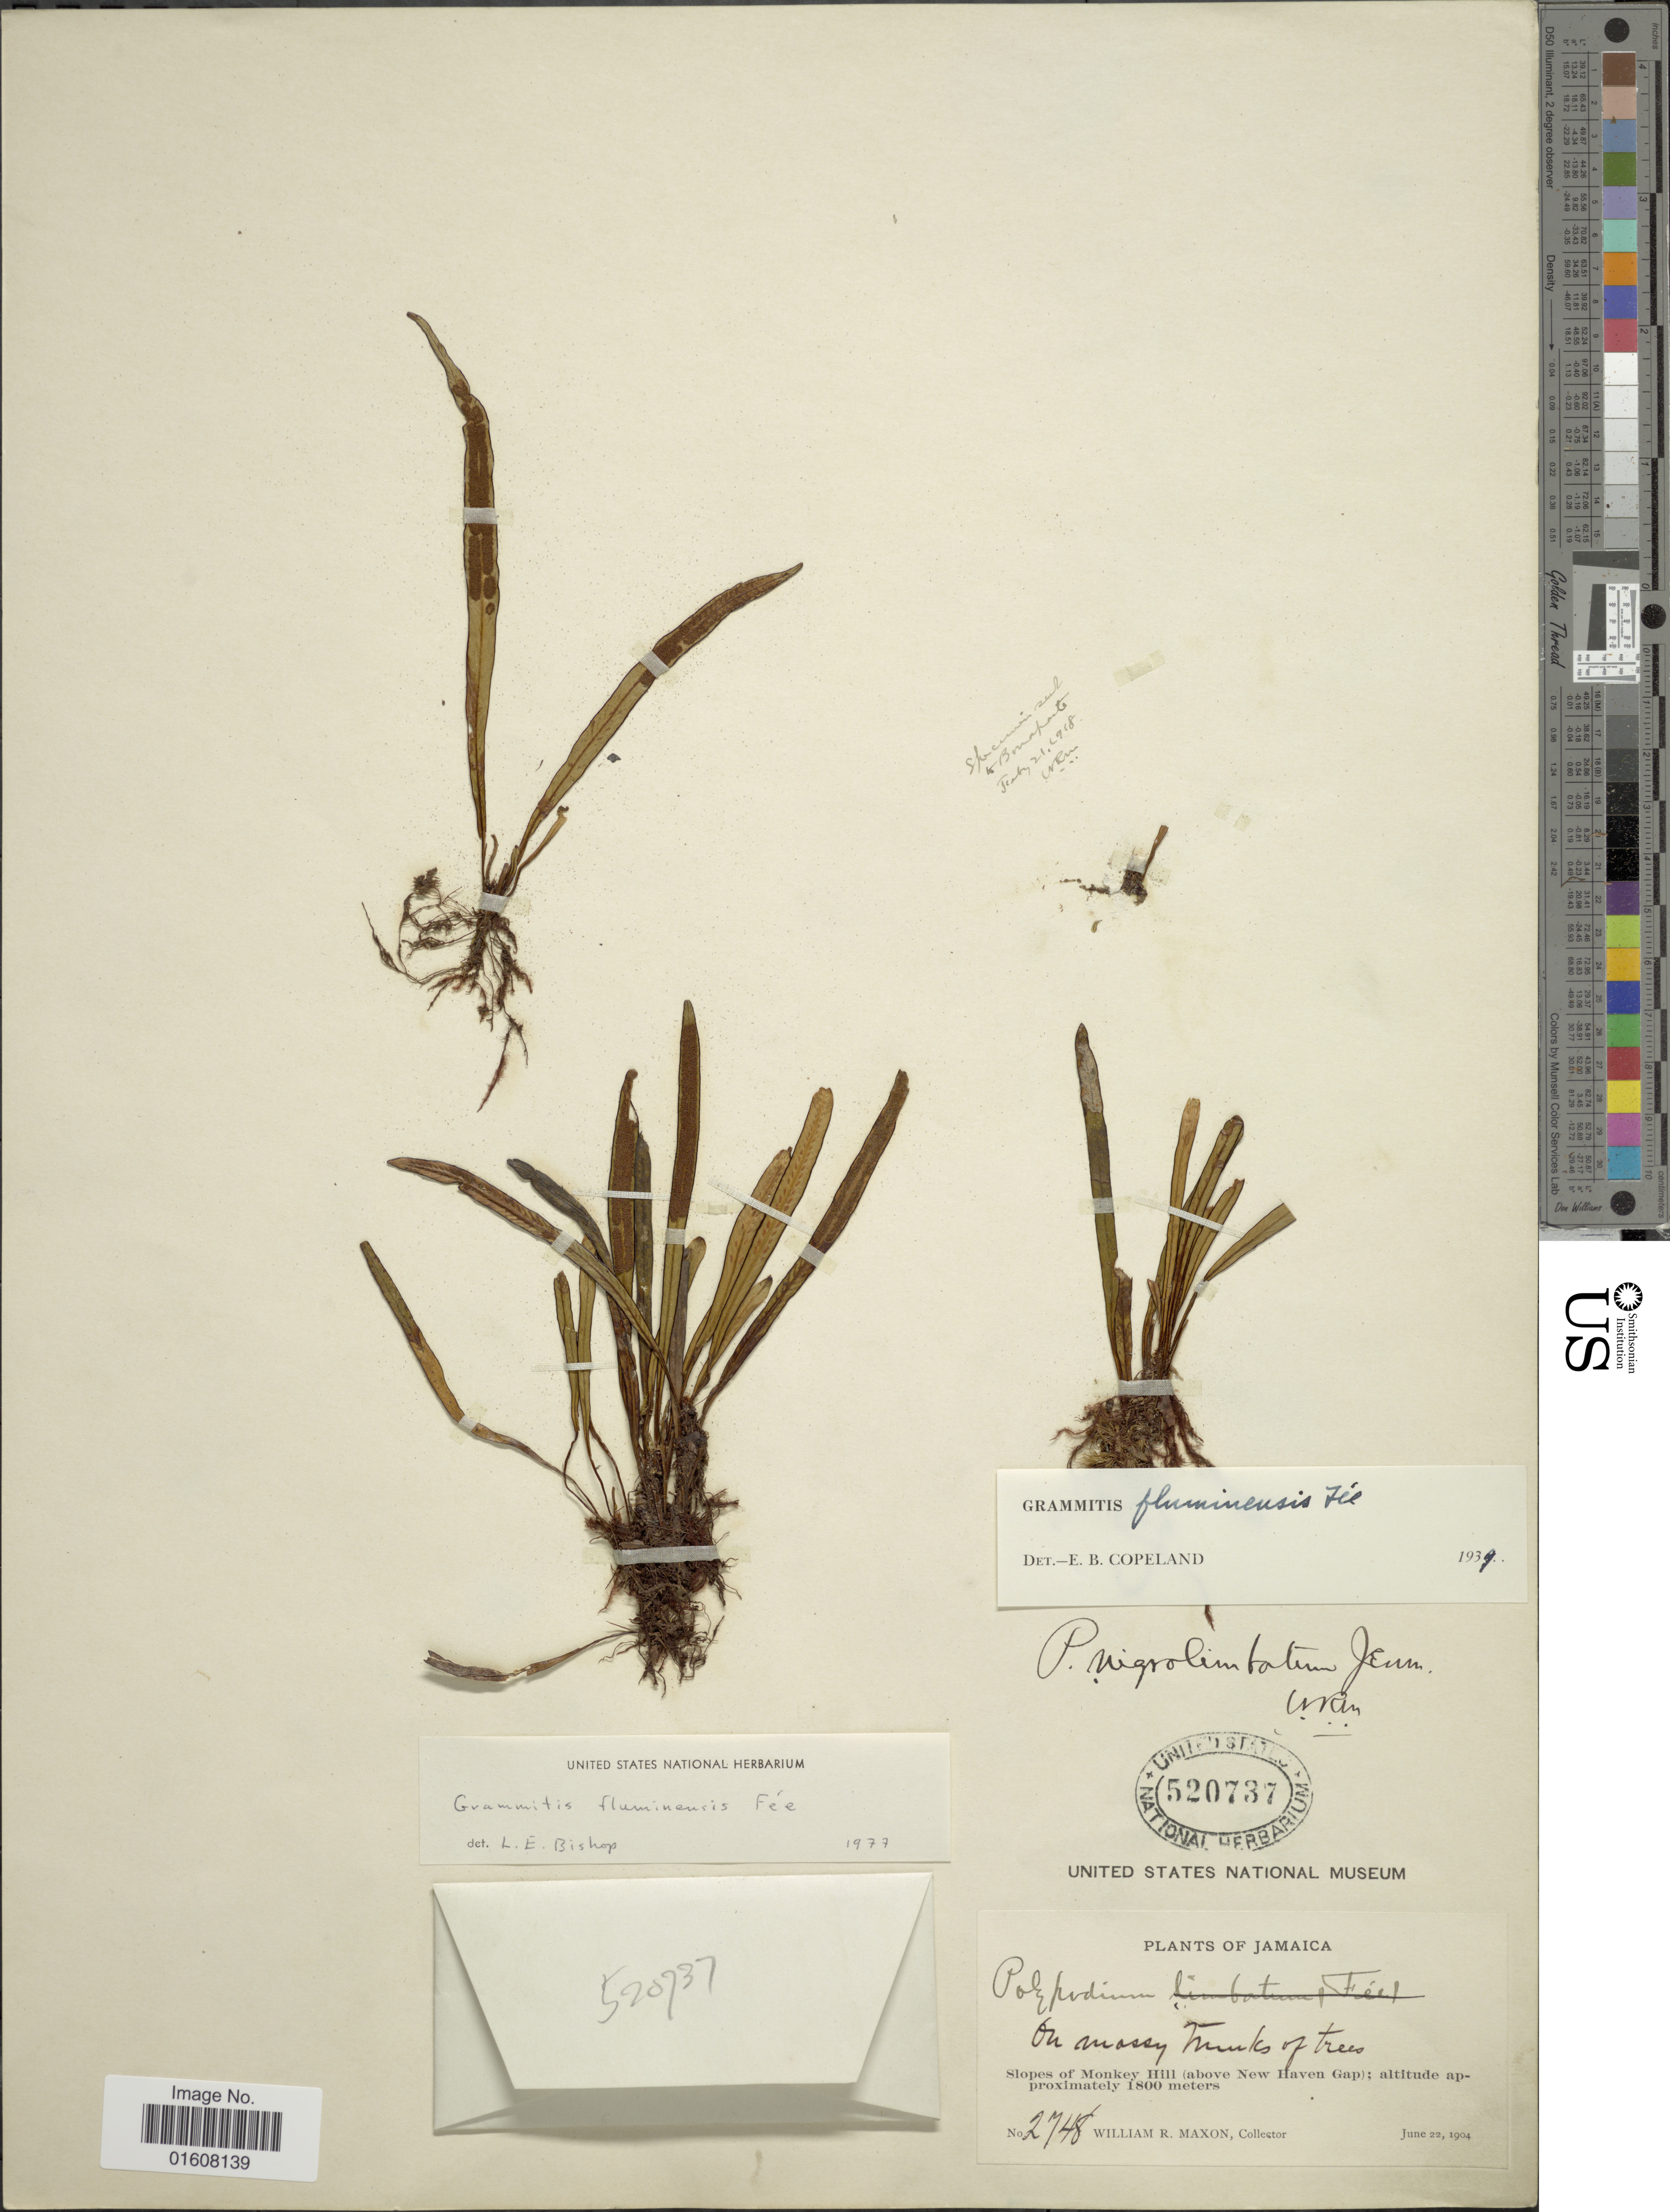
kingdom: Plantae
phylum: Tracheophyta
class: Polypodiopsida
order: Polypodiales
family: Polypodiaceae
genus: Grammitis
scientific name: Grammitis fluminensis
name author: Fée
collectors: W. R. Maxon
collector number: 2748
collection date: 1904-06-22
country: Jamaica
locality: Slopes of Monkey Hill (above New Haven Gap)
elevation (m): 1800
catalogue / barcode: US 520737